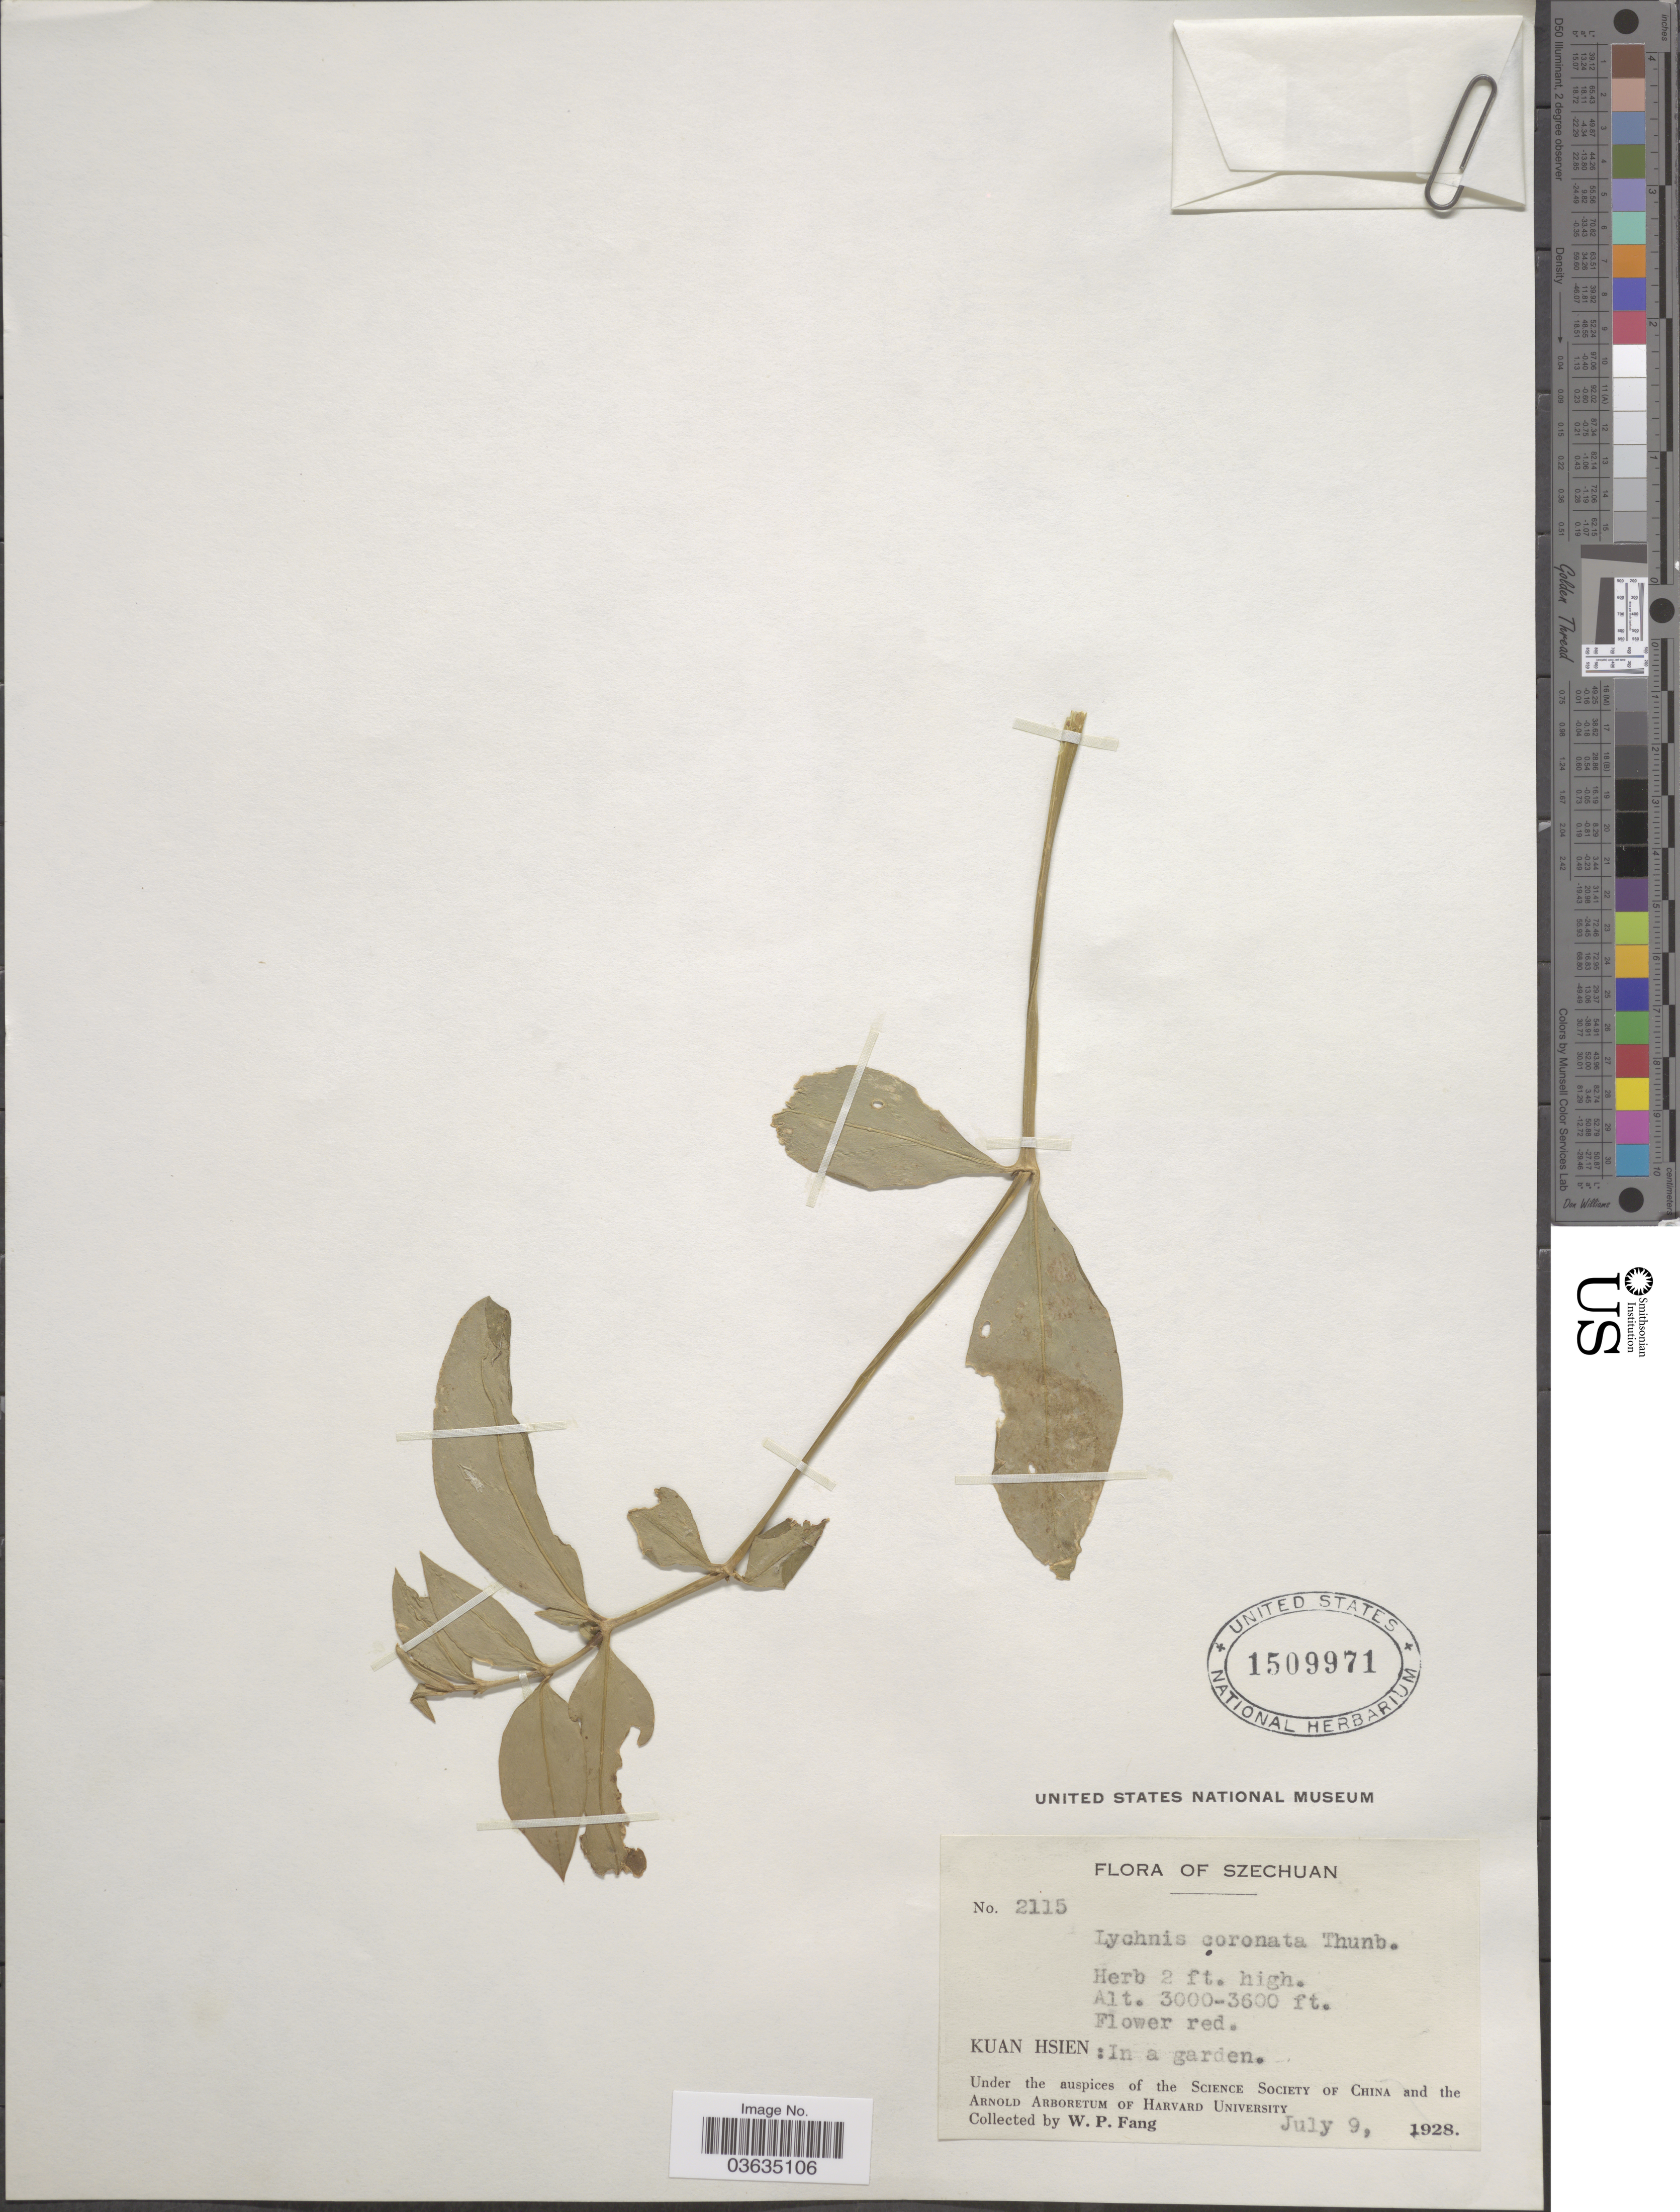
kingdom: Plantae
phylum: Tracheophyta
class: Magnoliopsida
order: Caryophyllales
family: Caryophyllaceae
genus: Silene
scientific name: Silene banksia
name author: (Meerb.) Mabb.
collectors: W. P. Fang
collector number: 2115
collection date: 1928-07-09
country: China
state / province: Sichuan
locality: Szechuan. Kuan Hsien: In a garden.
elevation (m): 914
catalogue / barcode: US 1509971